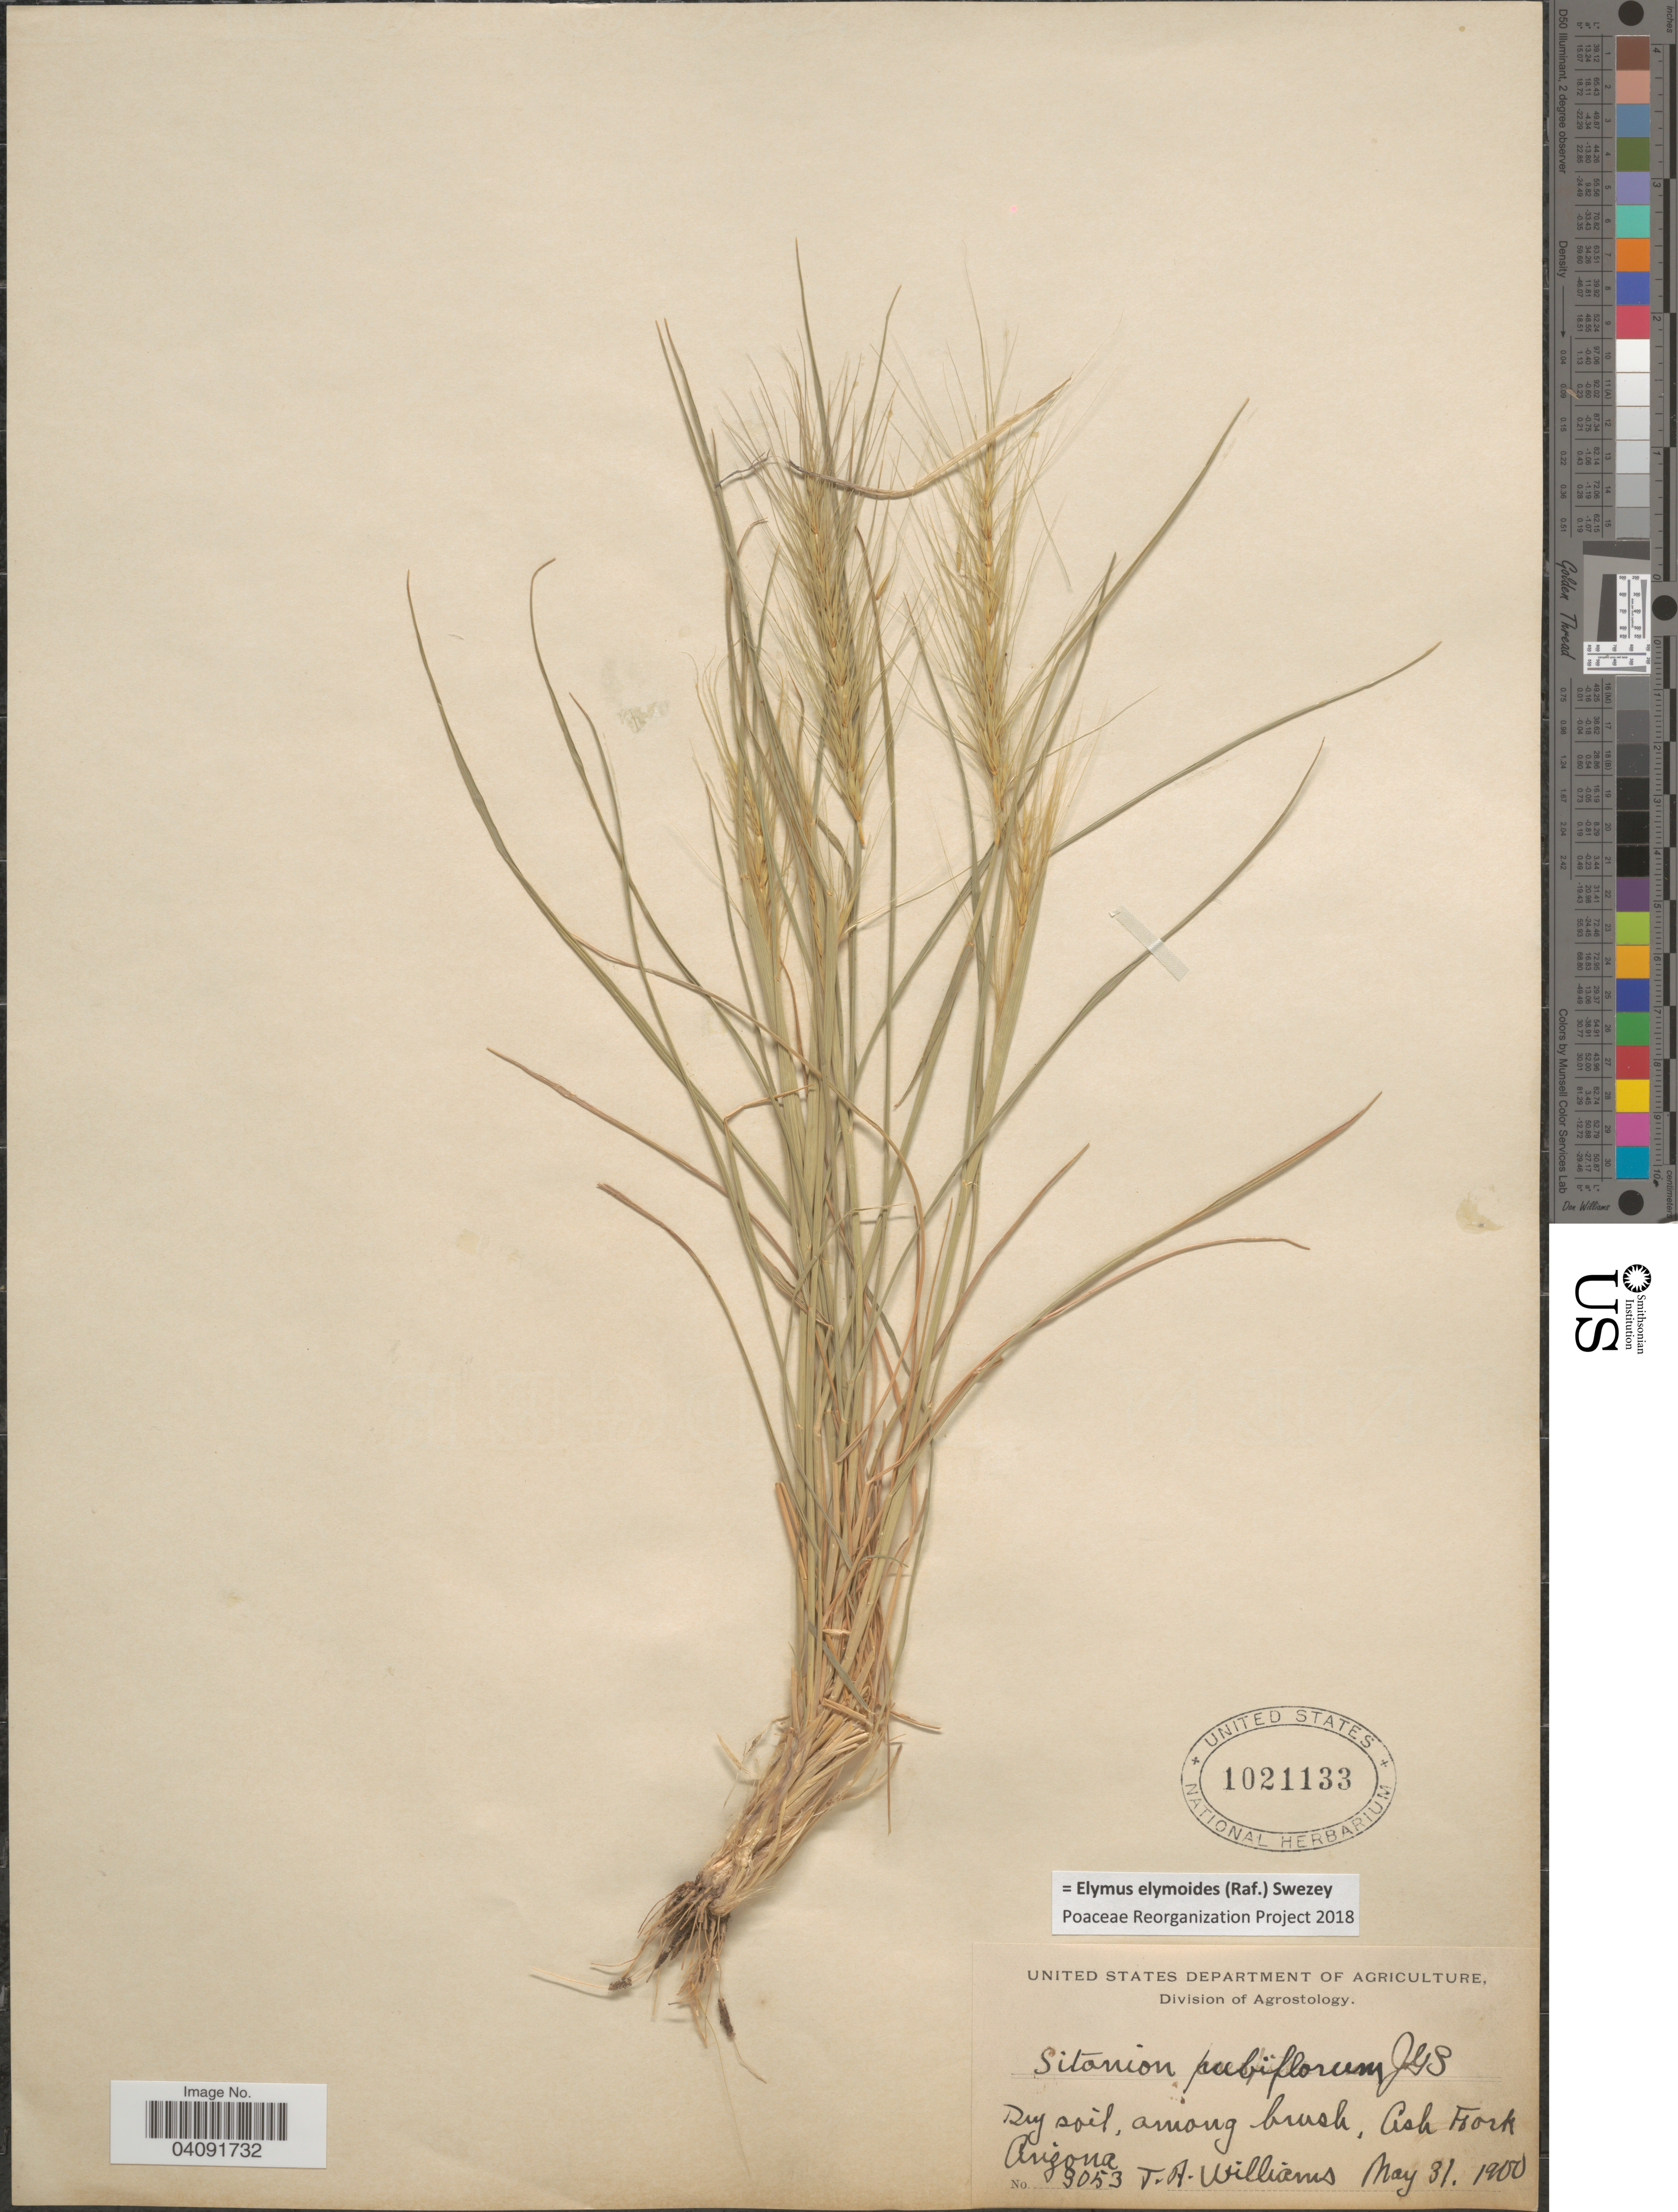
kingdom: Plantae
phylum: Tracheophyta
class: Liliopsida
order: Poales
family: Poaceae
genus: Elymus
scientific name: Elymus elymoides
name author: (Raf.) Swezey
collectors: T. Williams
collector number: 9053*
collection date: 1900-05-31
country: United States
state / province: Arizona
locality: Ash Fork.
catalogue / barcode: US 1021133